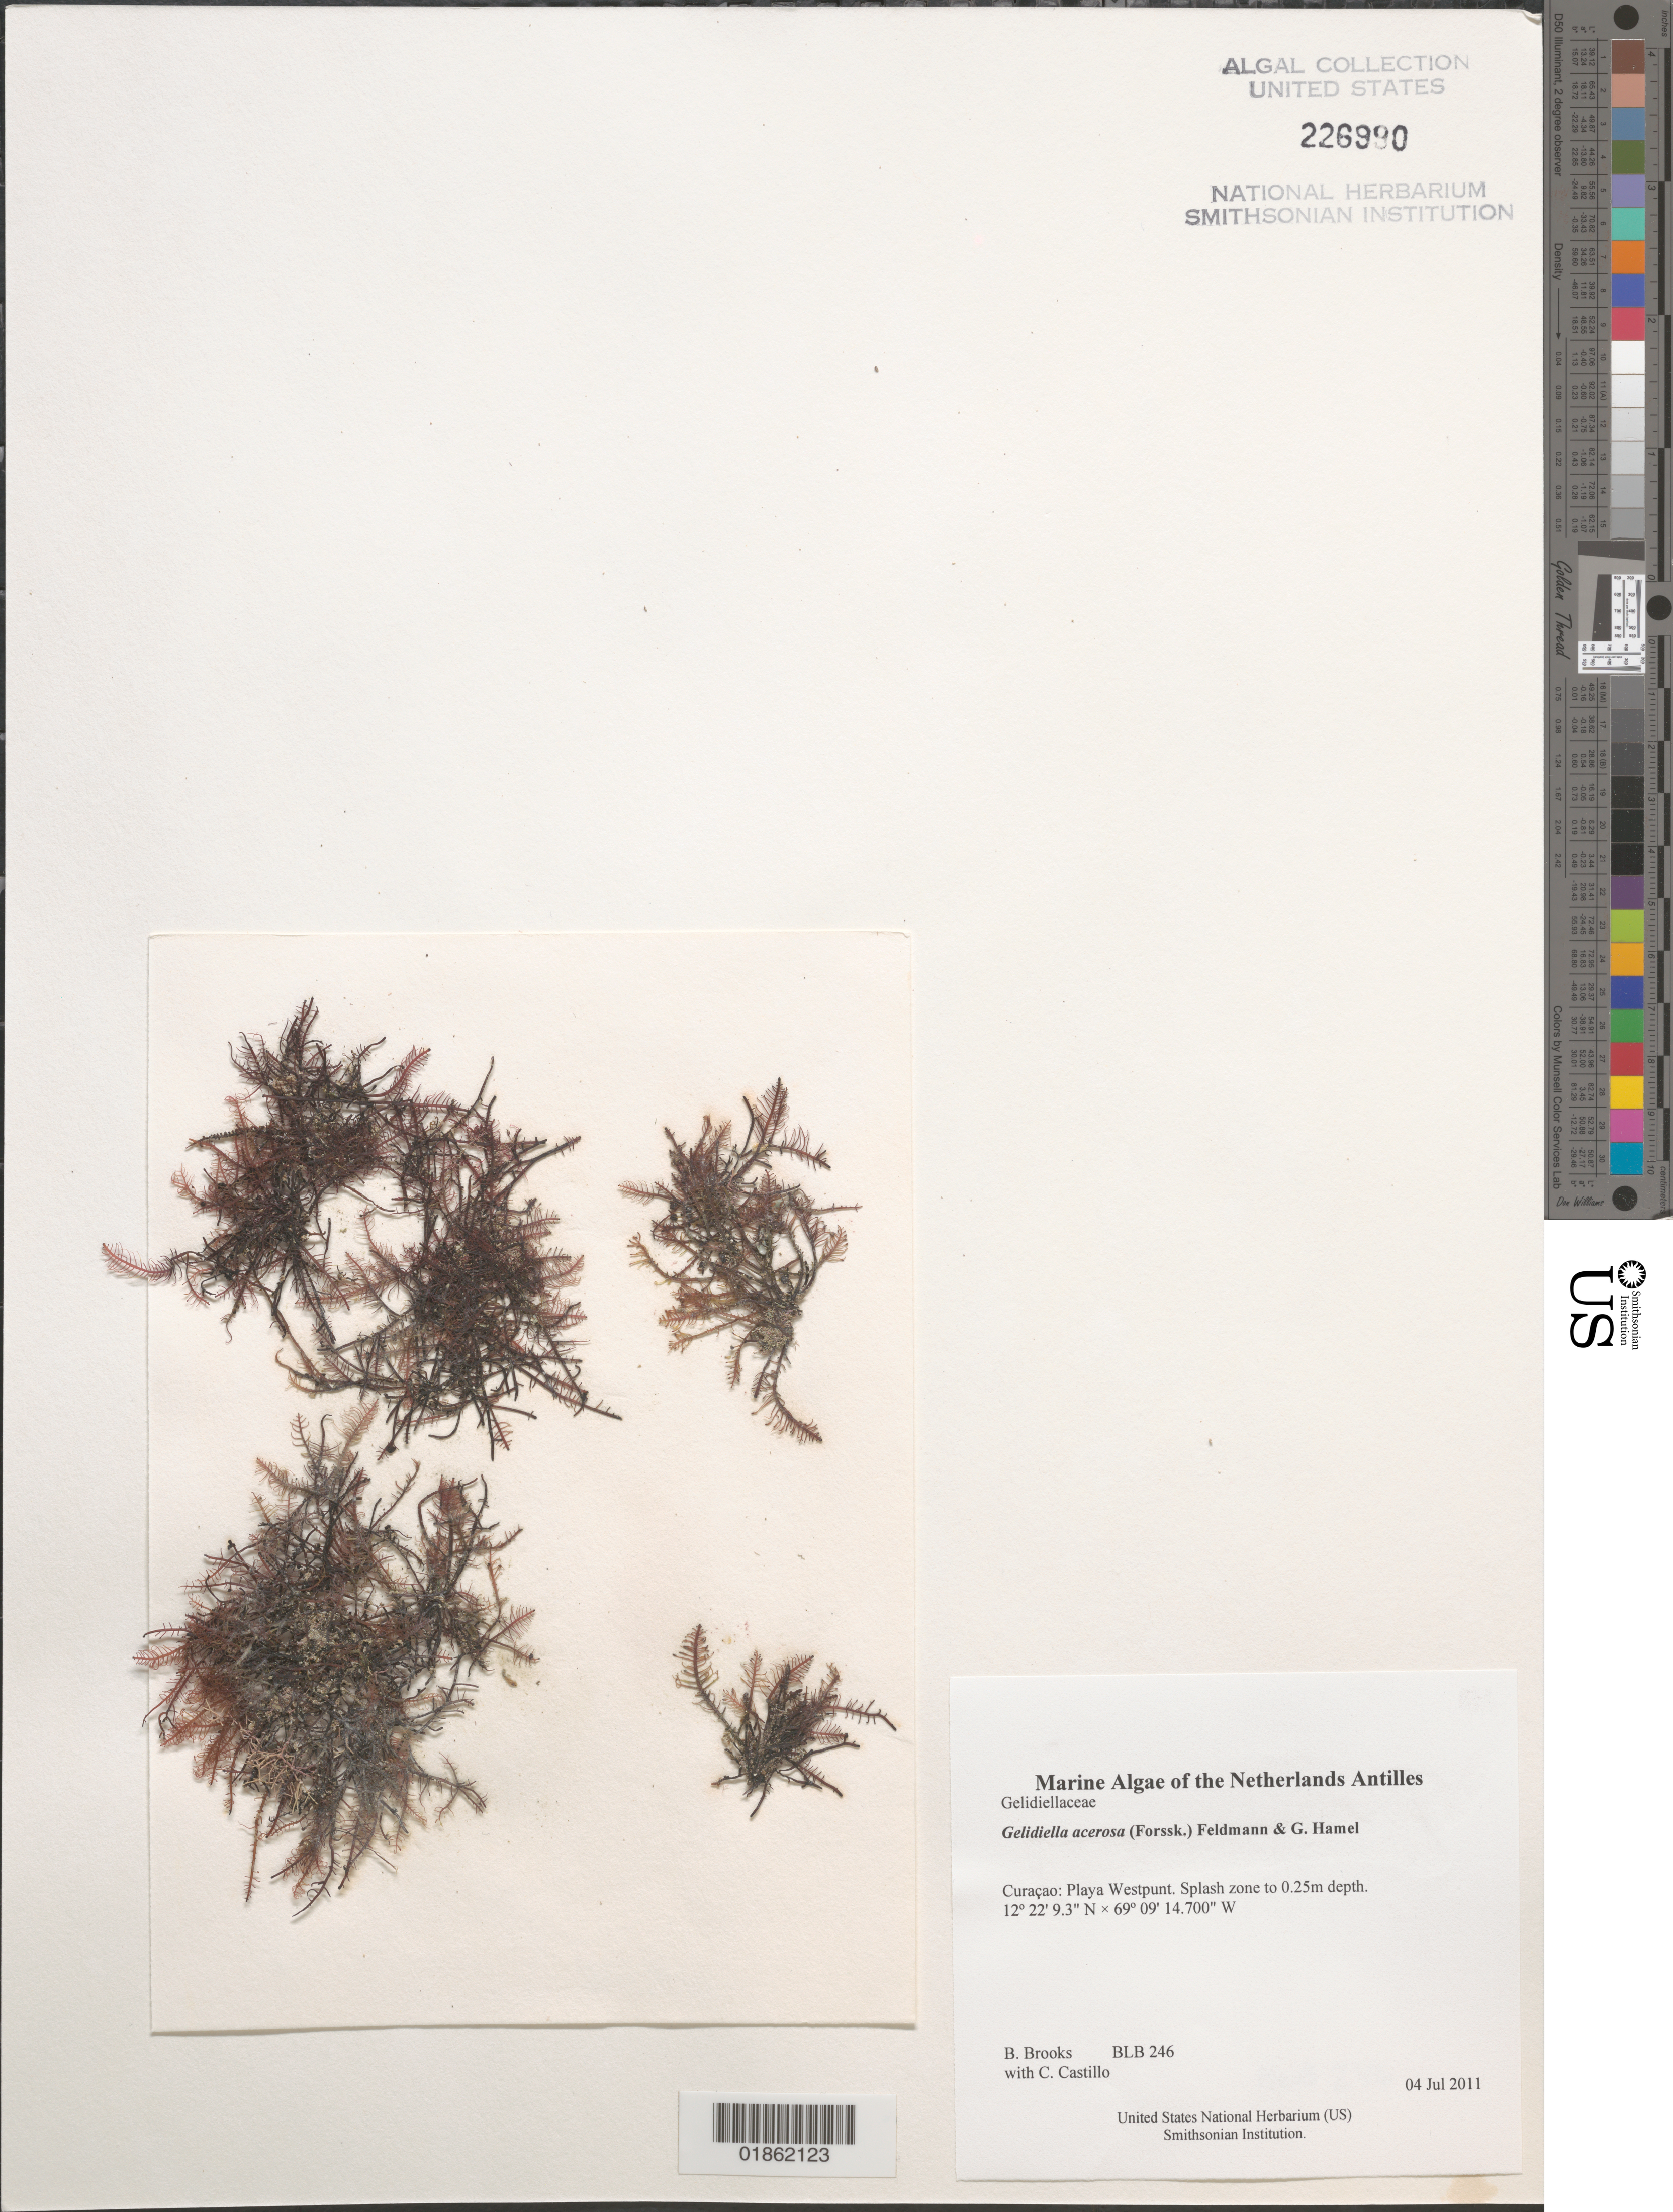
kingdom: Plantae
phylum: Rhodophyta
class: Florideophyceae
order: Gelidiales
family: Gelidiellaceae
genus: Gelidiella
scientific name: Gelidiella acerosa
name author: (Forssk.) Feldmann & G. Hamel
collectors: B. Brooks & C. Castillo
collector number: BLB 246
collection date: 2011-07-04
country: Curaçao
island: Curaçao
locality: Playa Westpunt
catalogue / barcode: US 226990